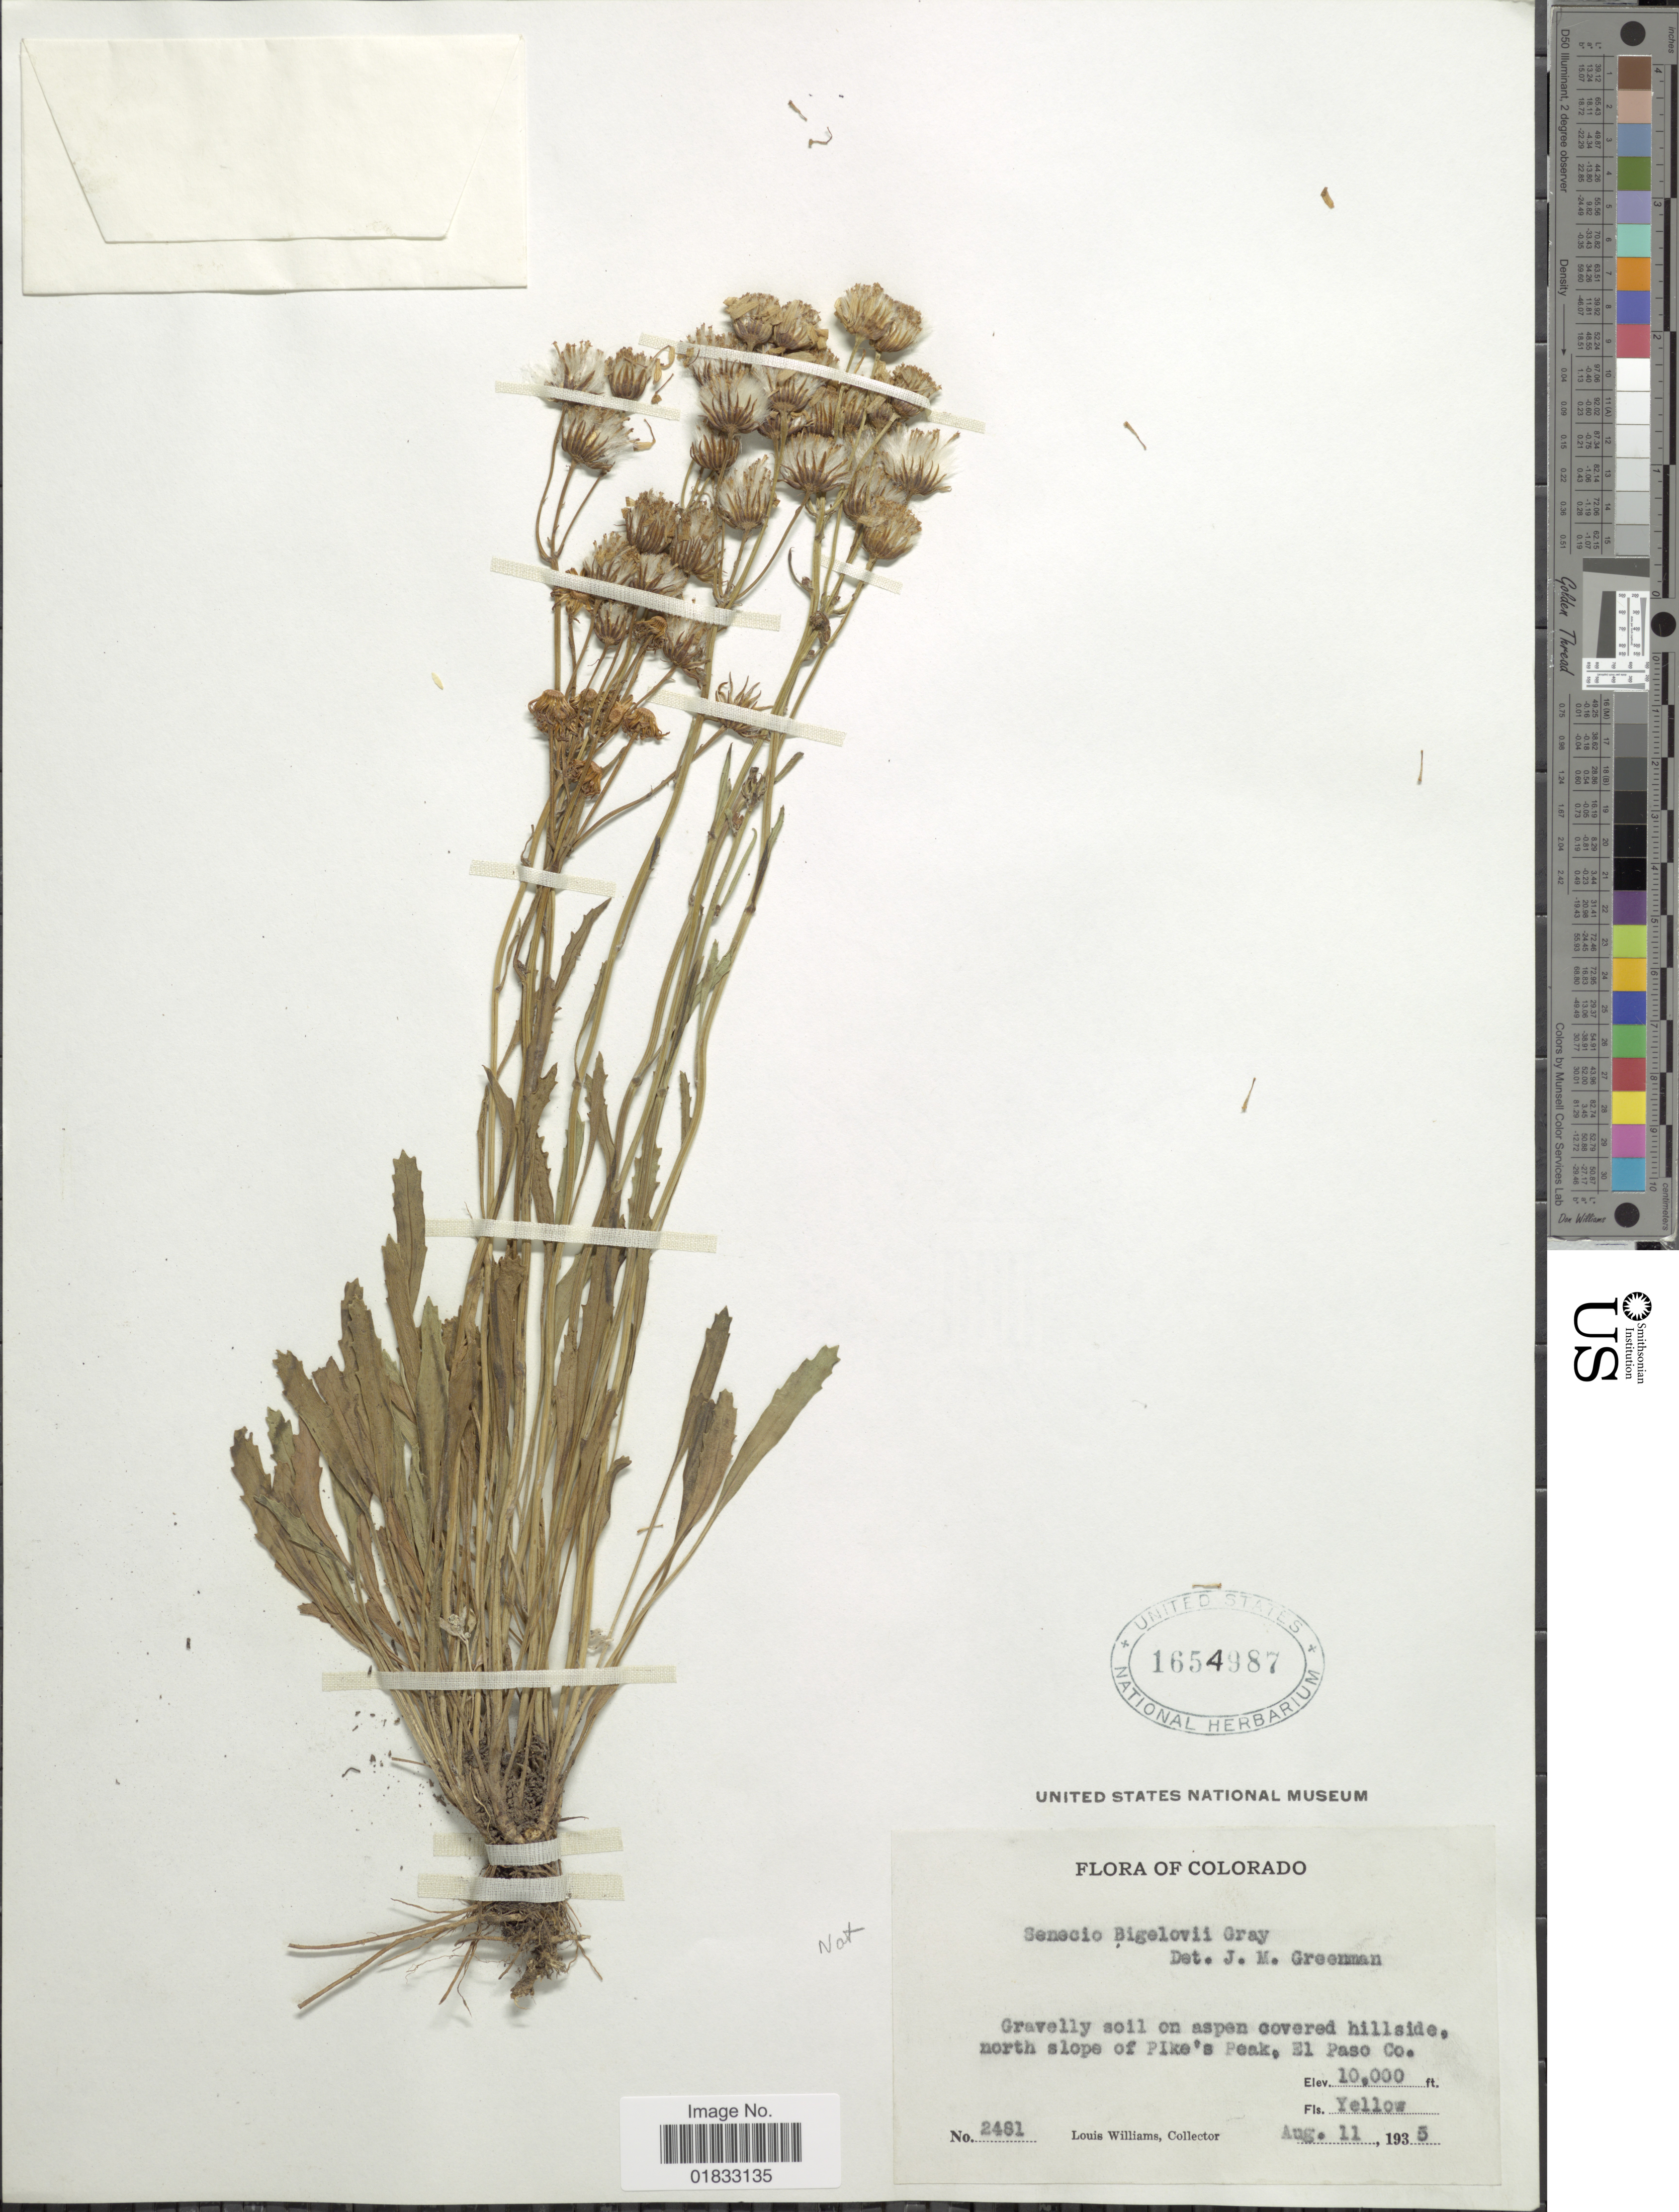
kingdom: Plantae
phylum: Tracheophyta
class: Magnoliopsida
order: Asterales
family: Asteraceae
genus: Senecio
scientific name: Senecio bigelovii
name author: A. Gray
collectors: L. O. Williams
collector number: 2481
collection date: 1935-08-11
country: United States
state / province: Colorado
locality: North slope of Pike's Peak, El Paso Co.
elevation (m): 3048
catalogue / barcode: US 1654987